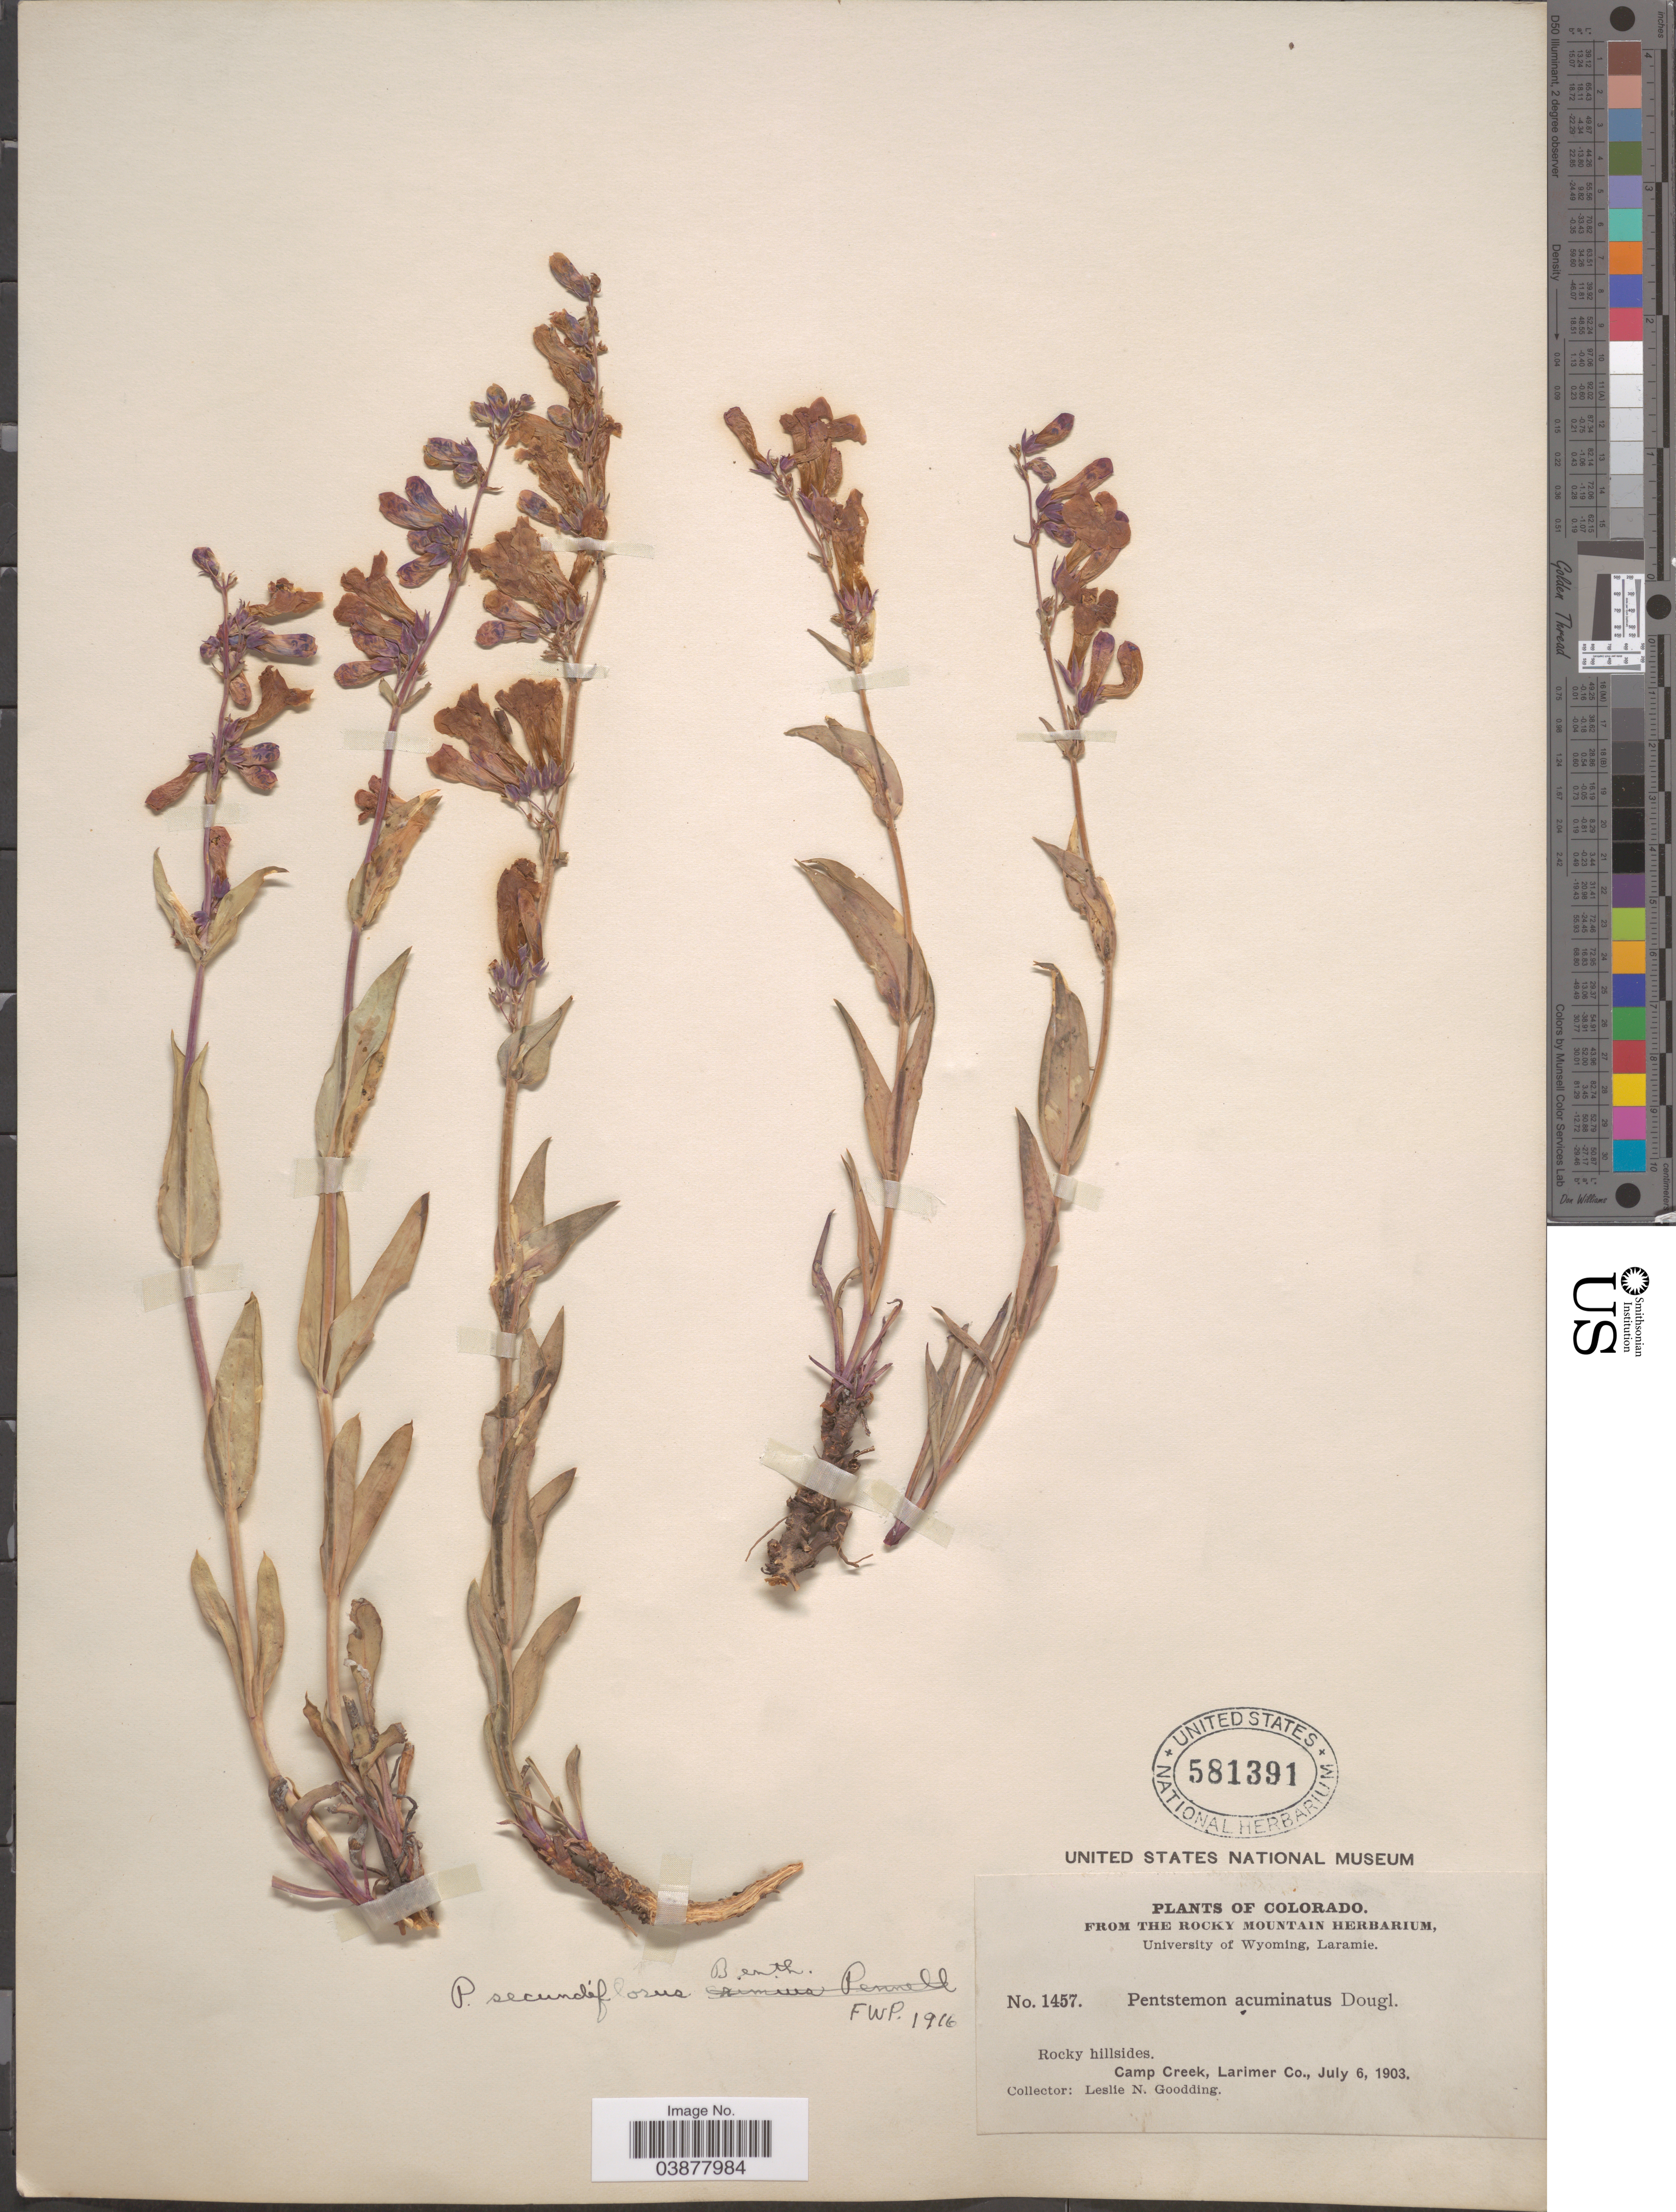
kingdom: Plantae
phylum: Tracheophyta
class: Magnoliopsida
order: Lamiales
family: Plantaginaceae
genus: Penstemon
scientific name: Penstemon secundiflorus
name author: Benth.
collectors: L. N. Goodding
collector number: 1457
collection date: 1903-07-06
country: United States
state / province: Colorado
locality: Camp Creek, Larimer Co.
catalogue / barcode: US 581391